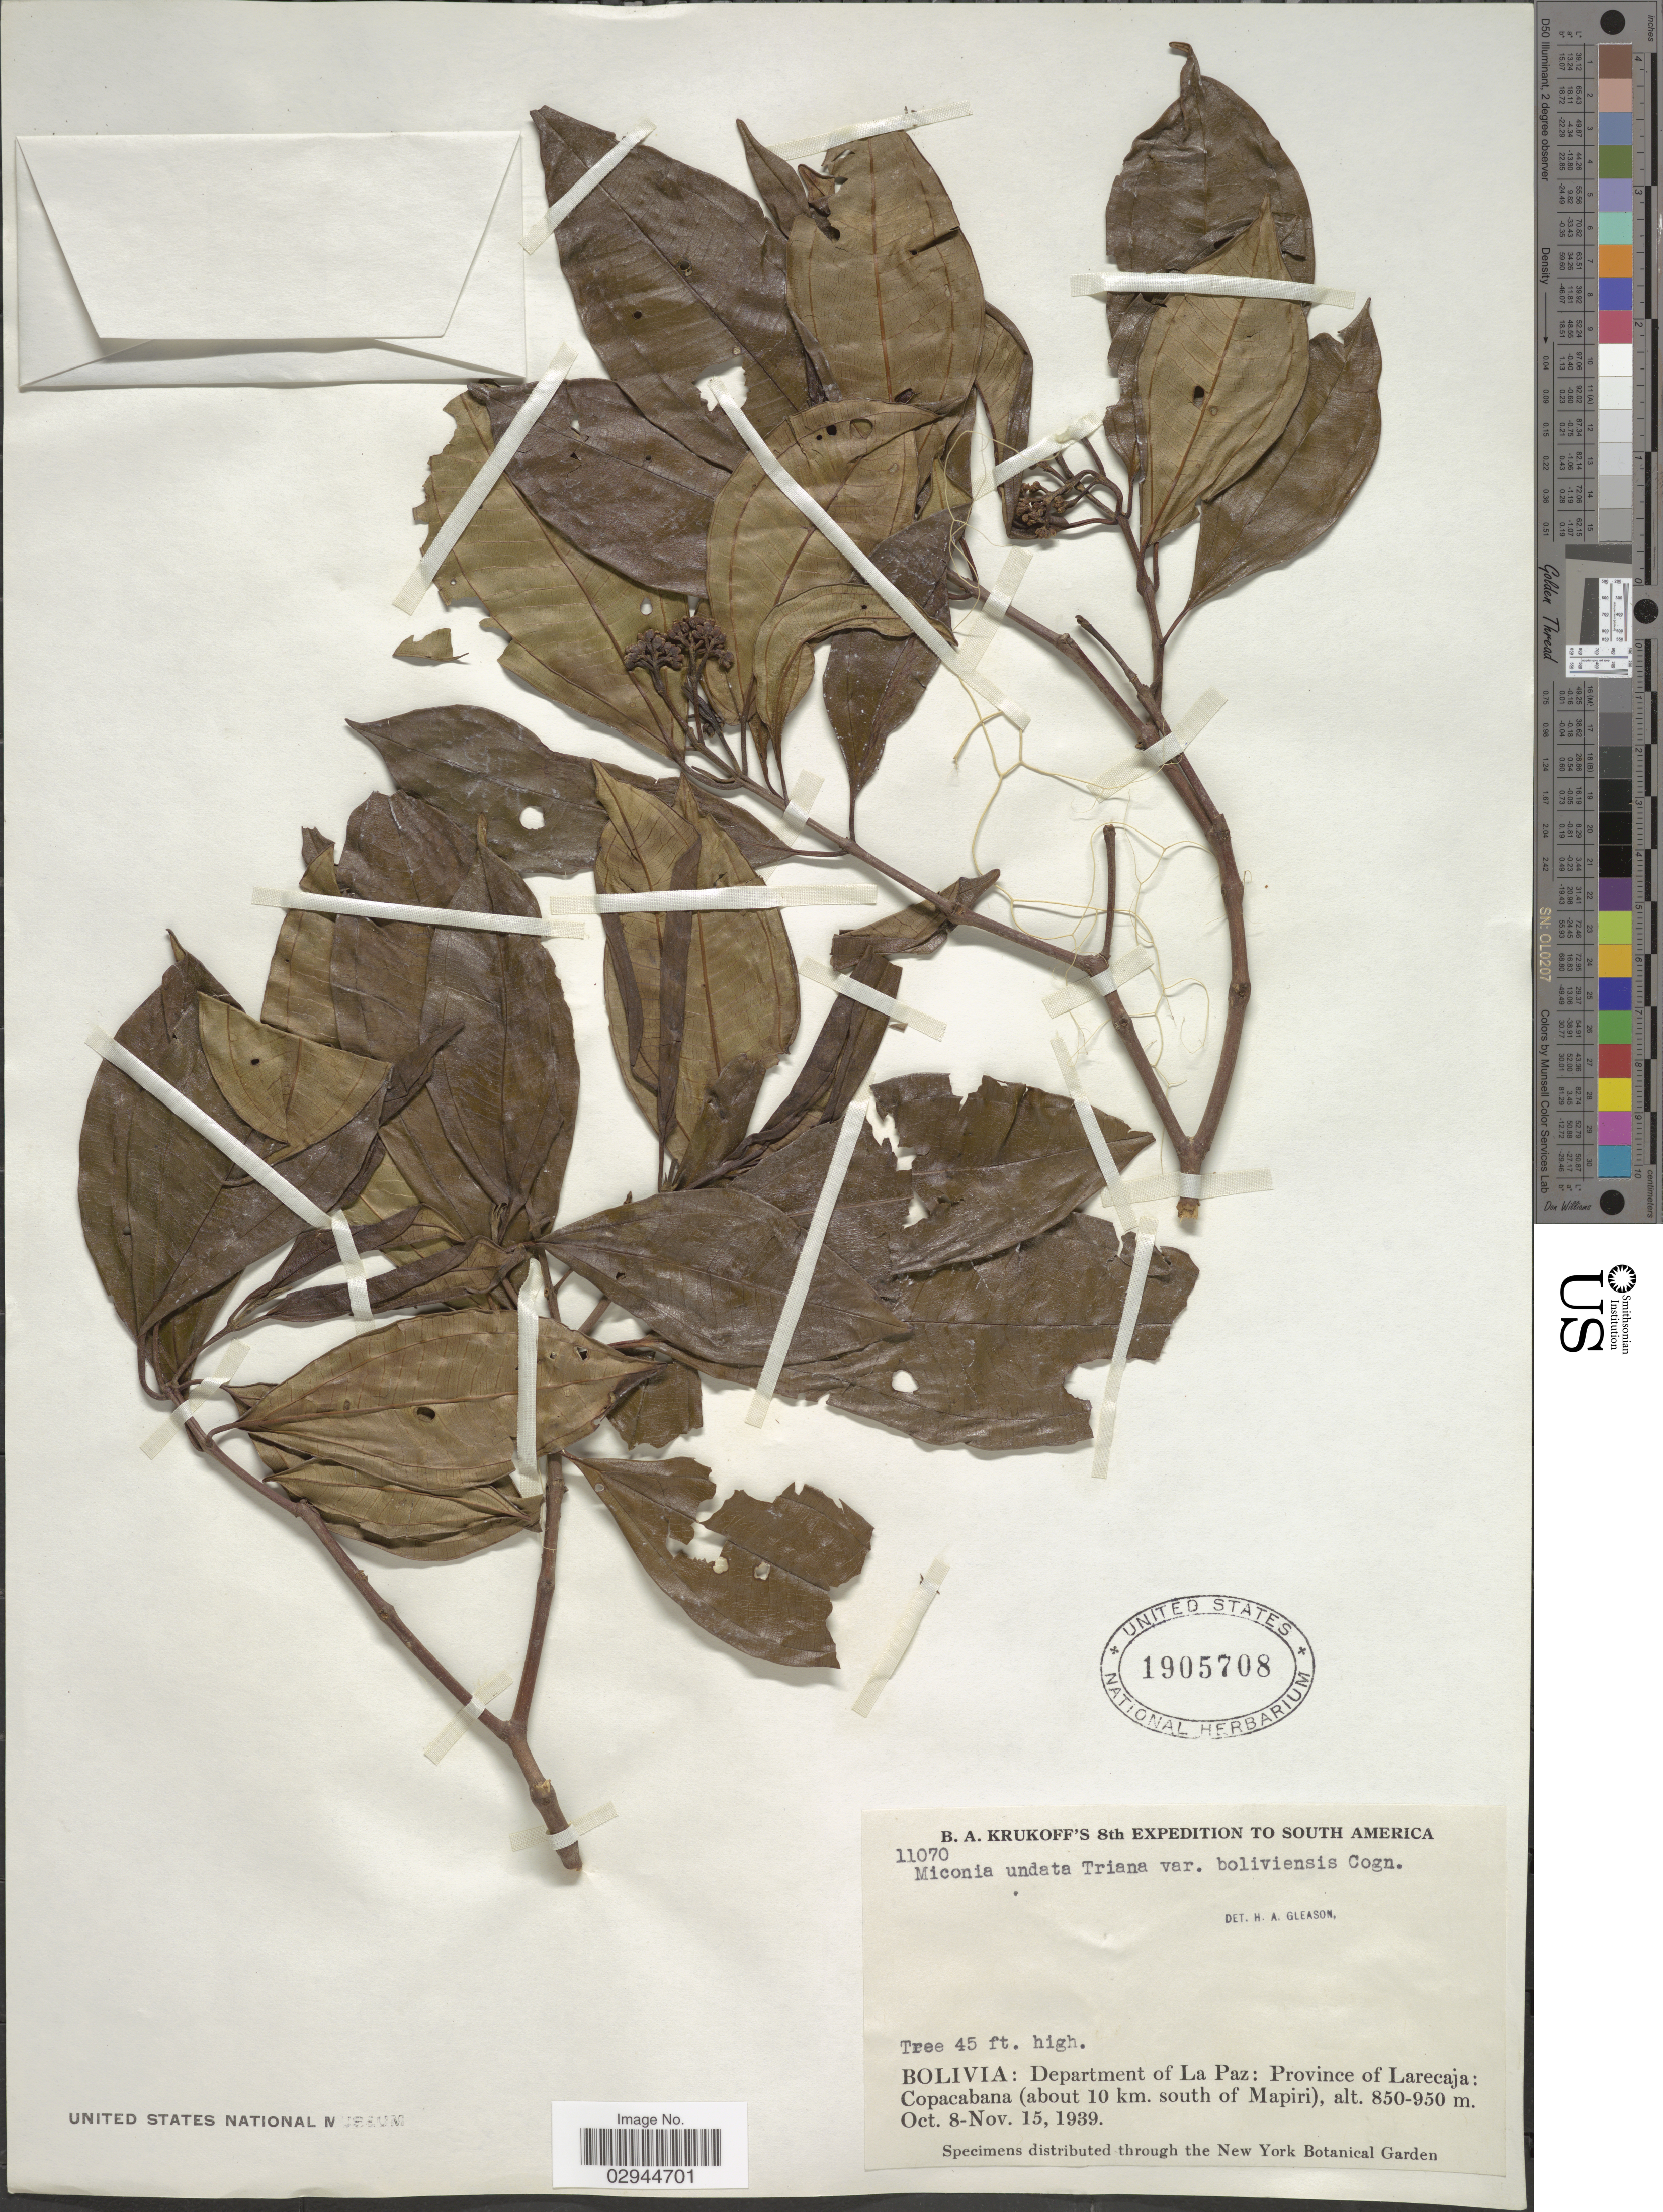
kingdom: Plantae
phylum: Tracheophyta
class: Magnoliopsida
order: Myrtales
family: Melastomataceae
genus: Miconia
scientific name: Miconia undata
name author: Triana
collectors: B. A. Krukoff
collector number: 11070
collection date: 1939-11-08/1939-11-15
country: Bolivia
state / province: La Paz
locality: Department of La Paz, Province of Larecaja, Copacabana (about 10 km. south of Mapiri).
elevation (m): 850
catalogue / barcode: US 1905708